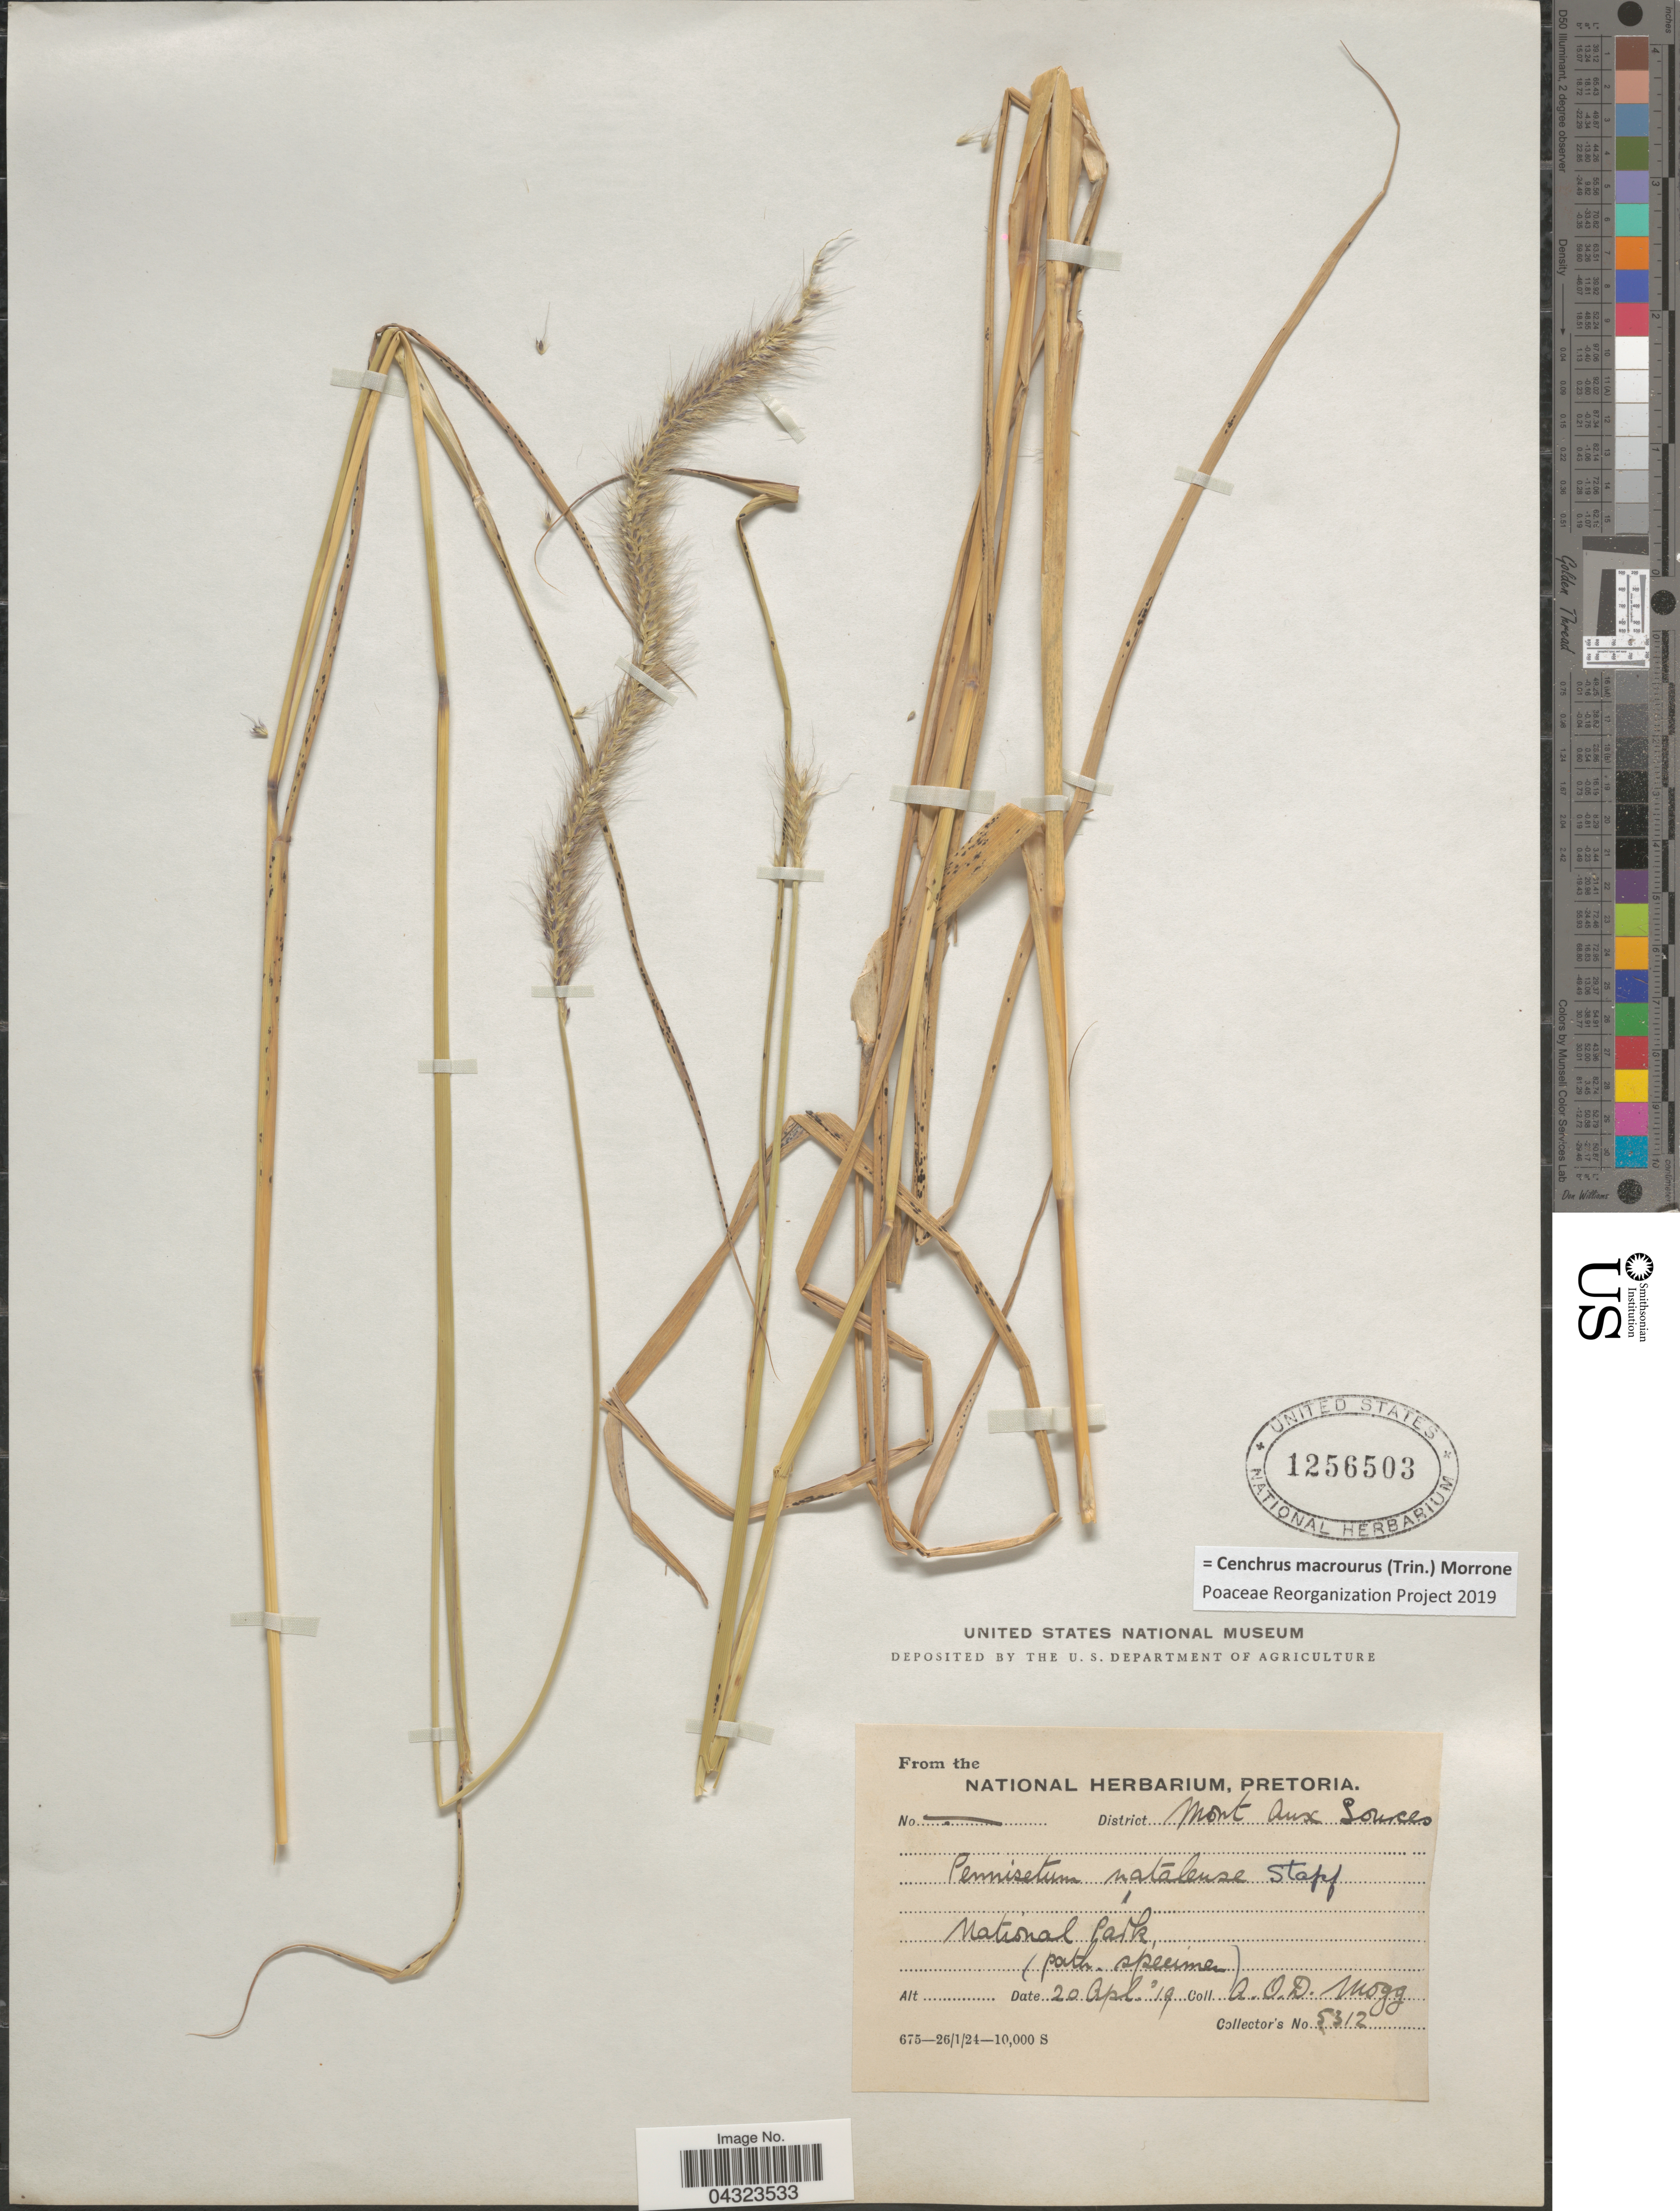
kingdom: Plantae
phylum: Tracheophyta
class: Liliopsida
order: Poales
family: Poaceae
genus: Cenchrus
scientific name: Cenchrus macrourus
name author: (Trin.) Morrone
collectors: A. O. Mogg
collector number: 5312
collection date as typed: Transcribed d/m/y: 20/4/19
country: South Africa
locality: District Mont Aux Sources. National Park.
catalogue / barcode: US 1256503